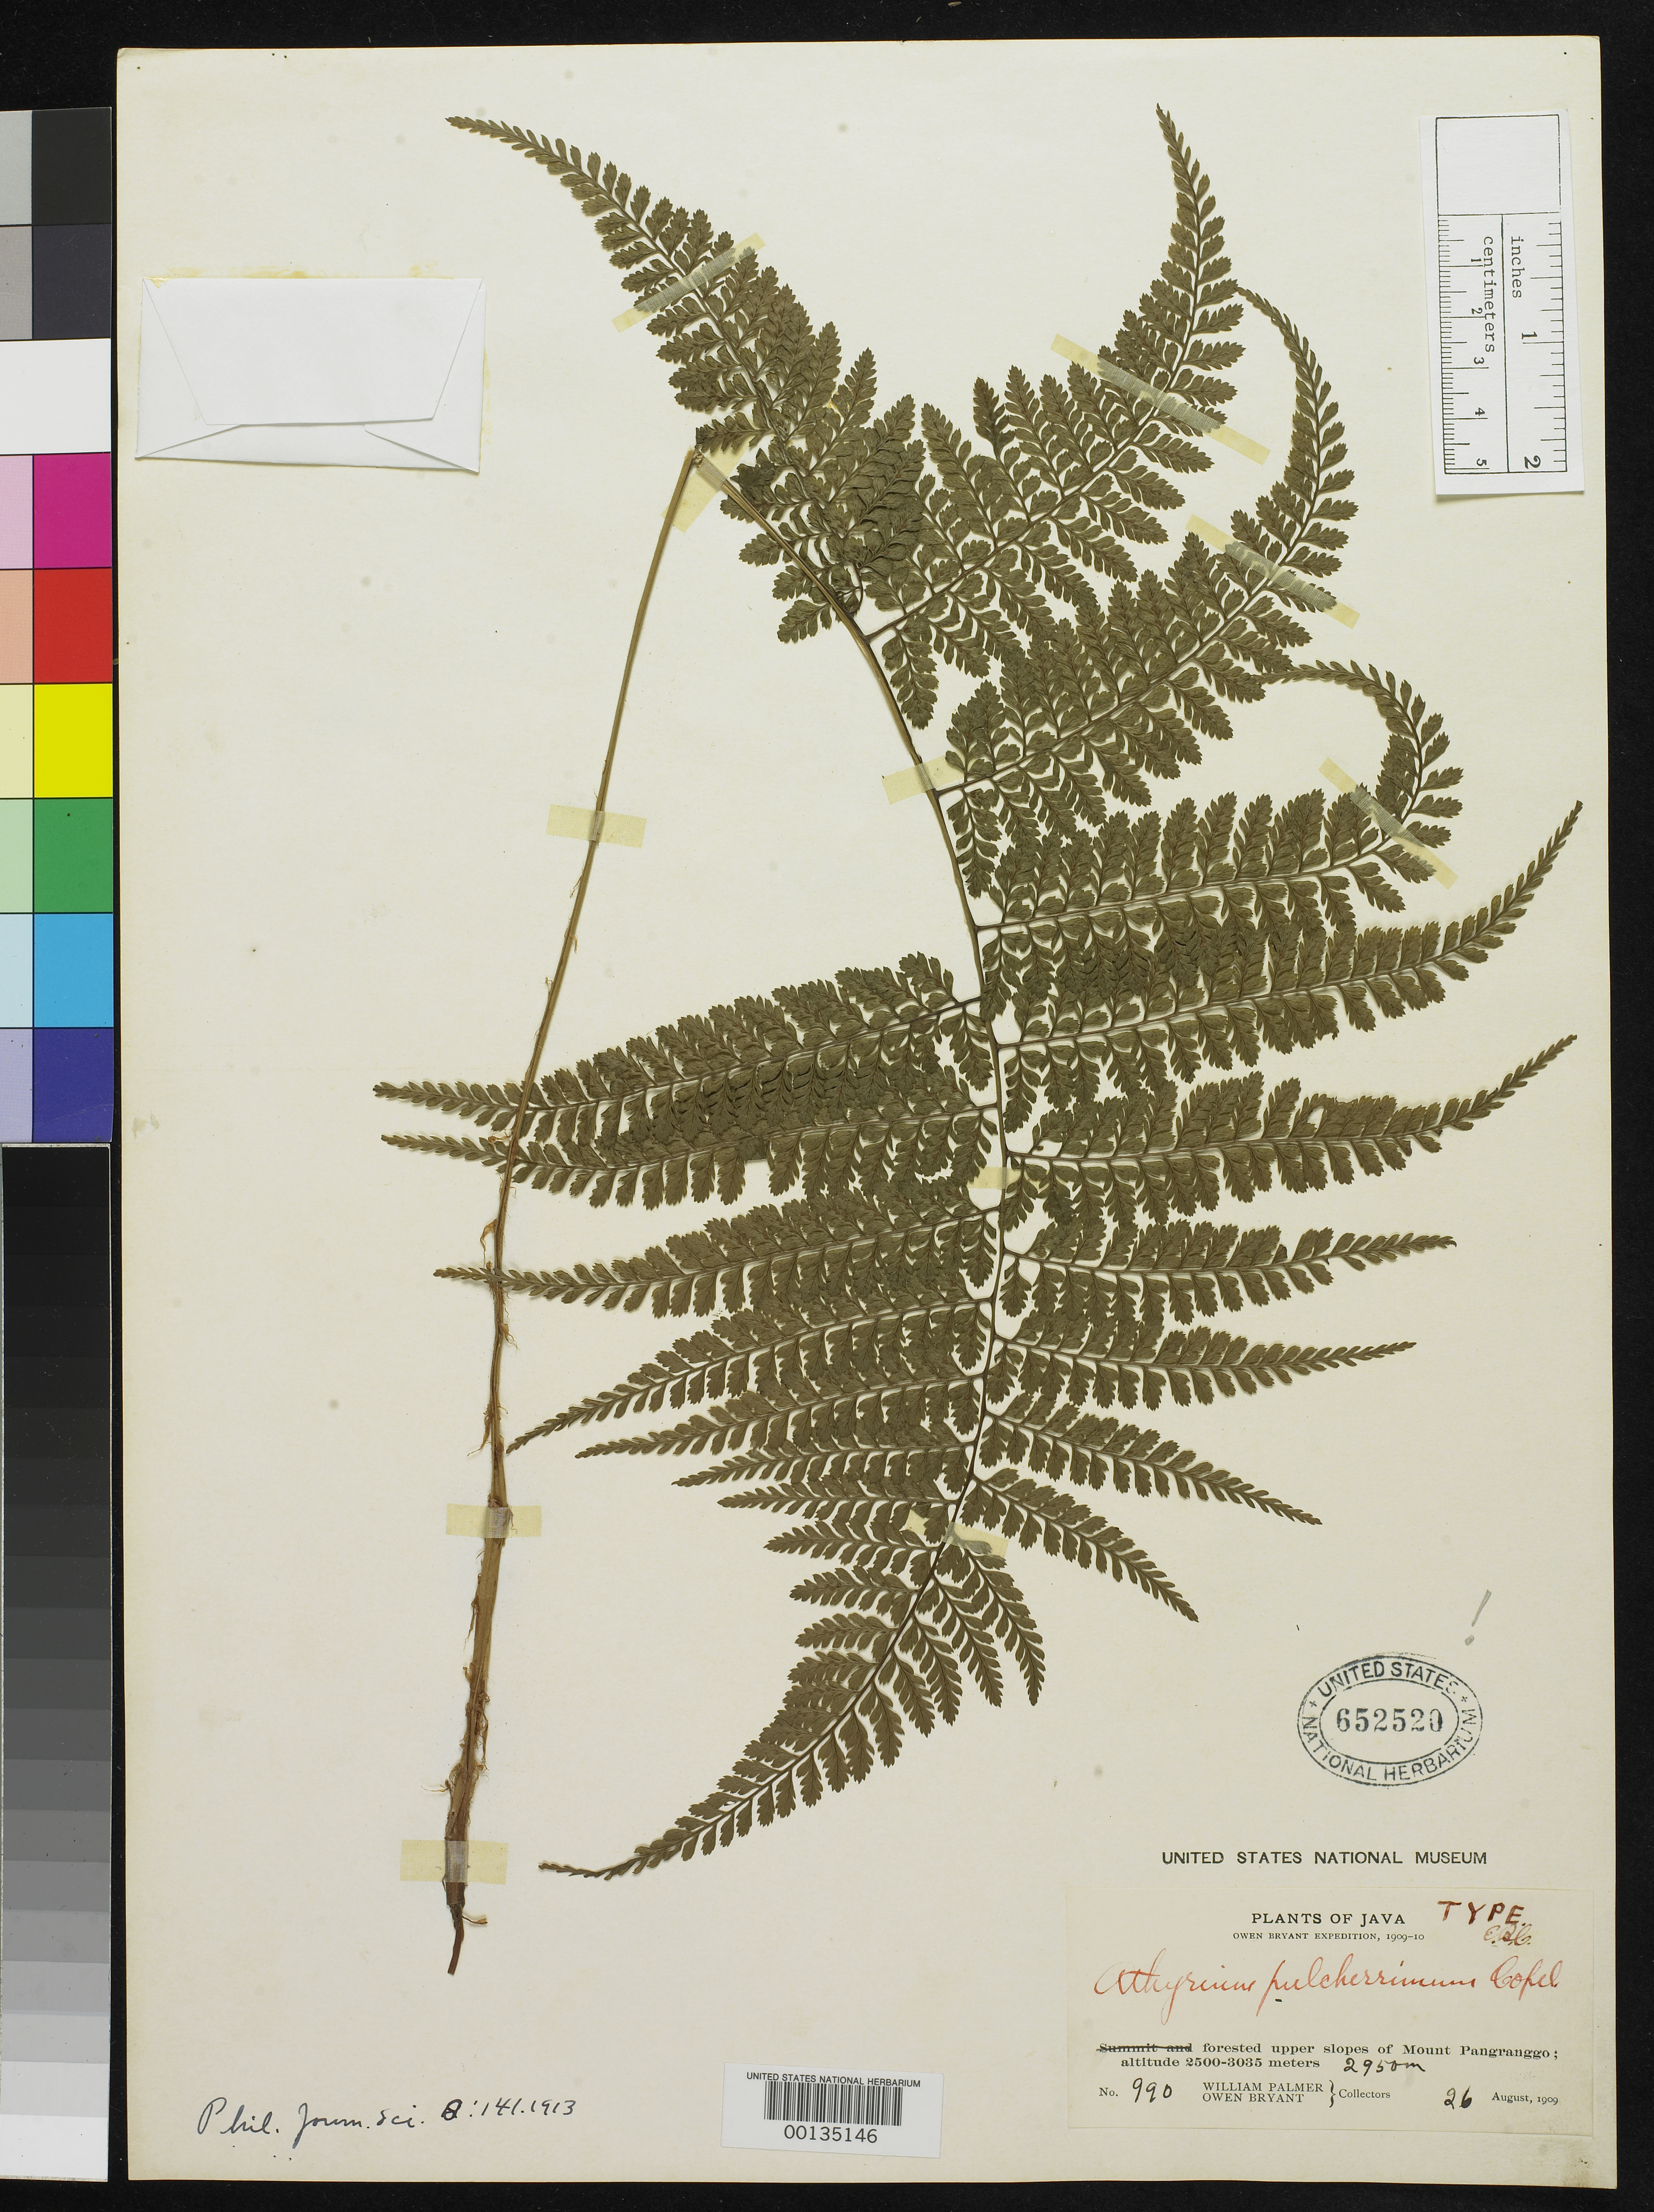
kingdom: Plantae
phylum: Tracheophyta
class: Polypodiopsida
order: Polypodiales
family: Athyriaceae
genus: Athyrium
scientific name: Athyrium pulcherrimum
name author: Copel.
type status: Holotype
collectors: W. Palmer & O. Bryant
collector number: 990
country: Indonesia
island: Java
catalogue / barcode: US 652520